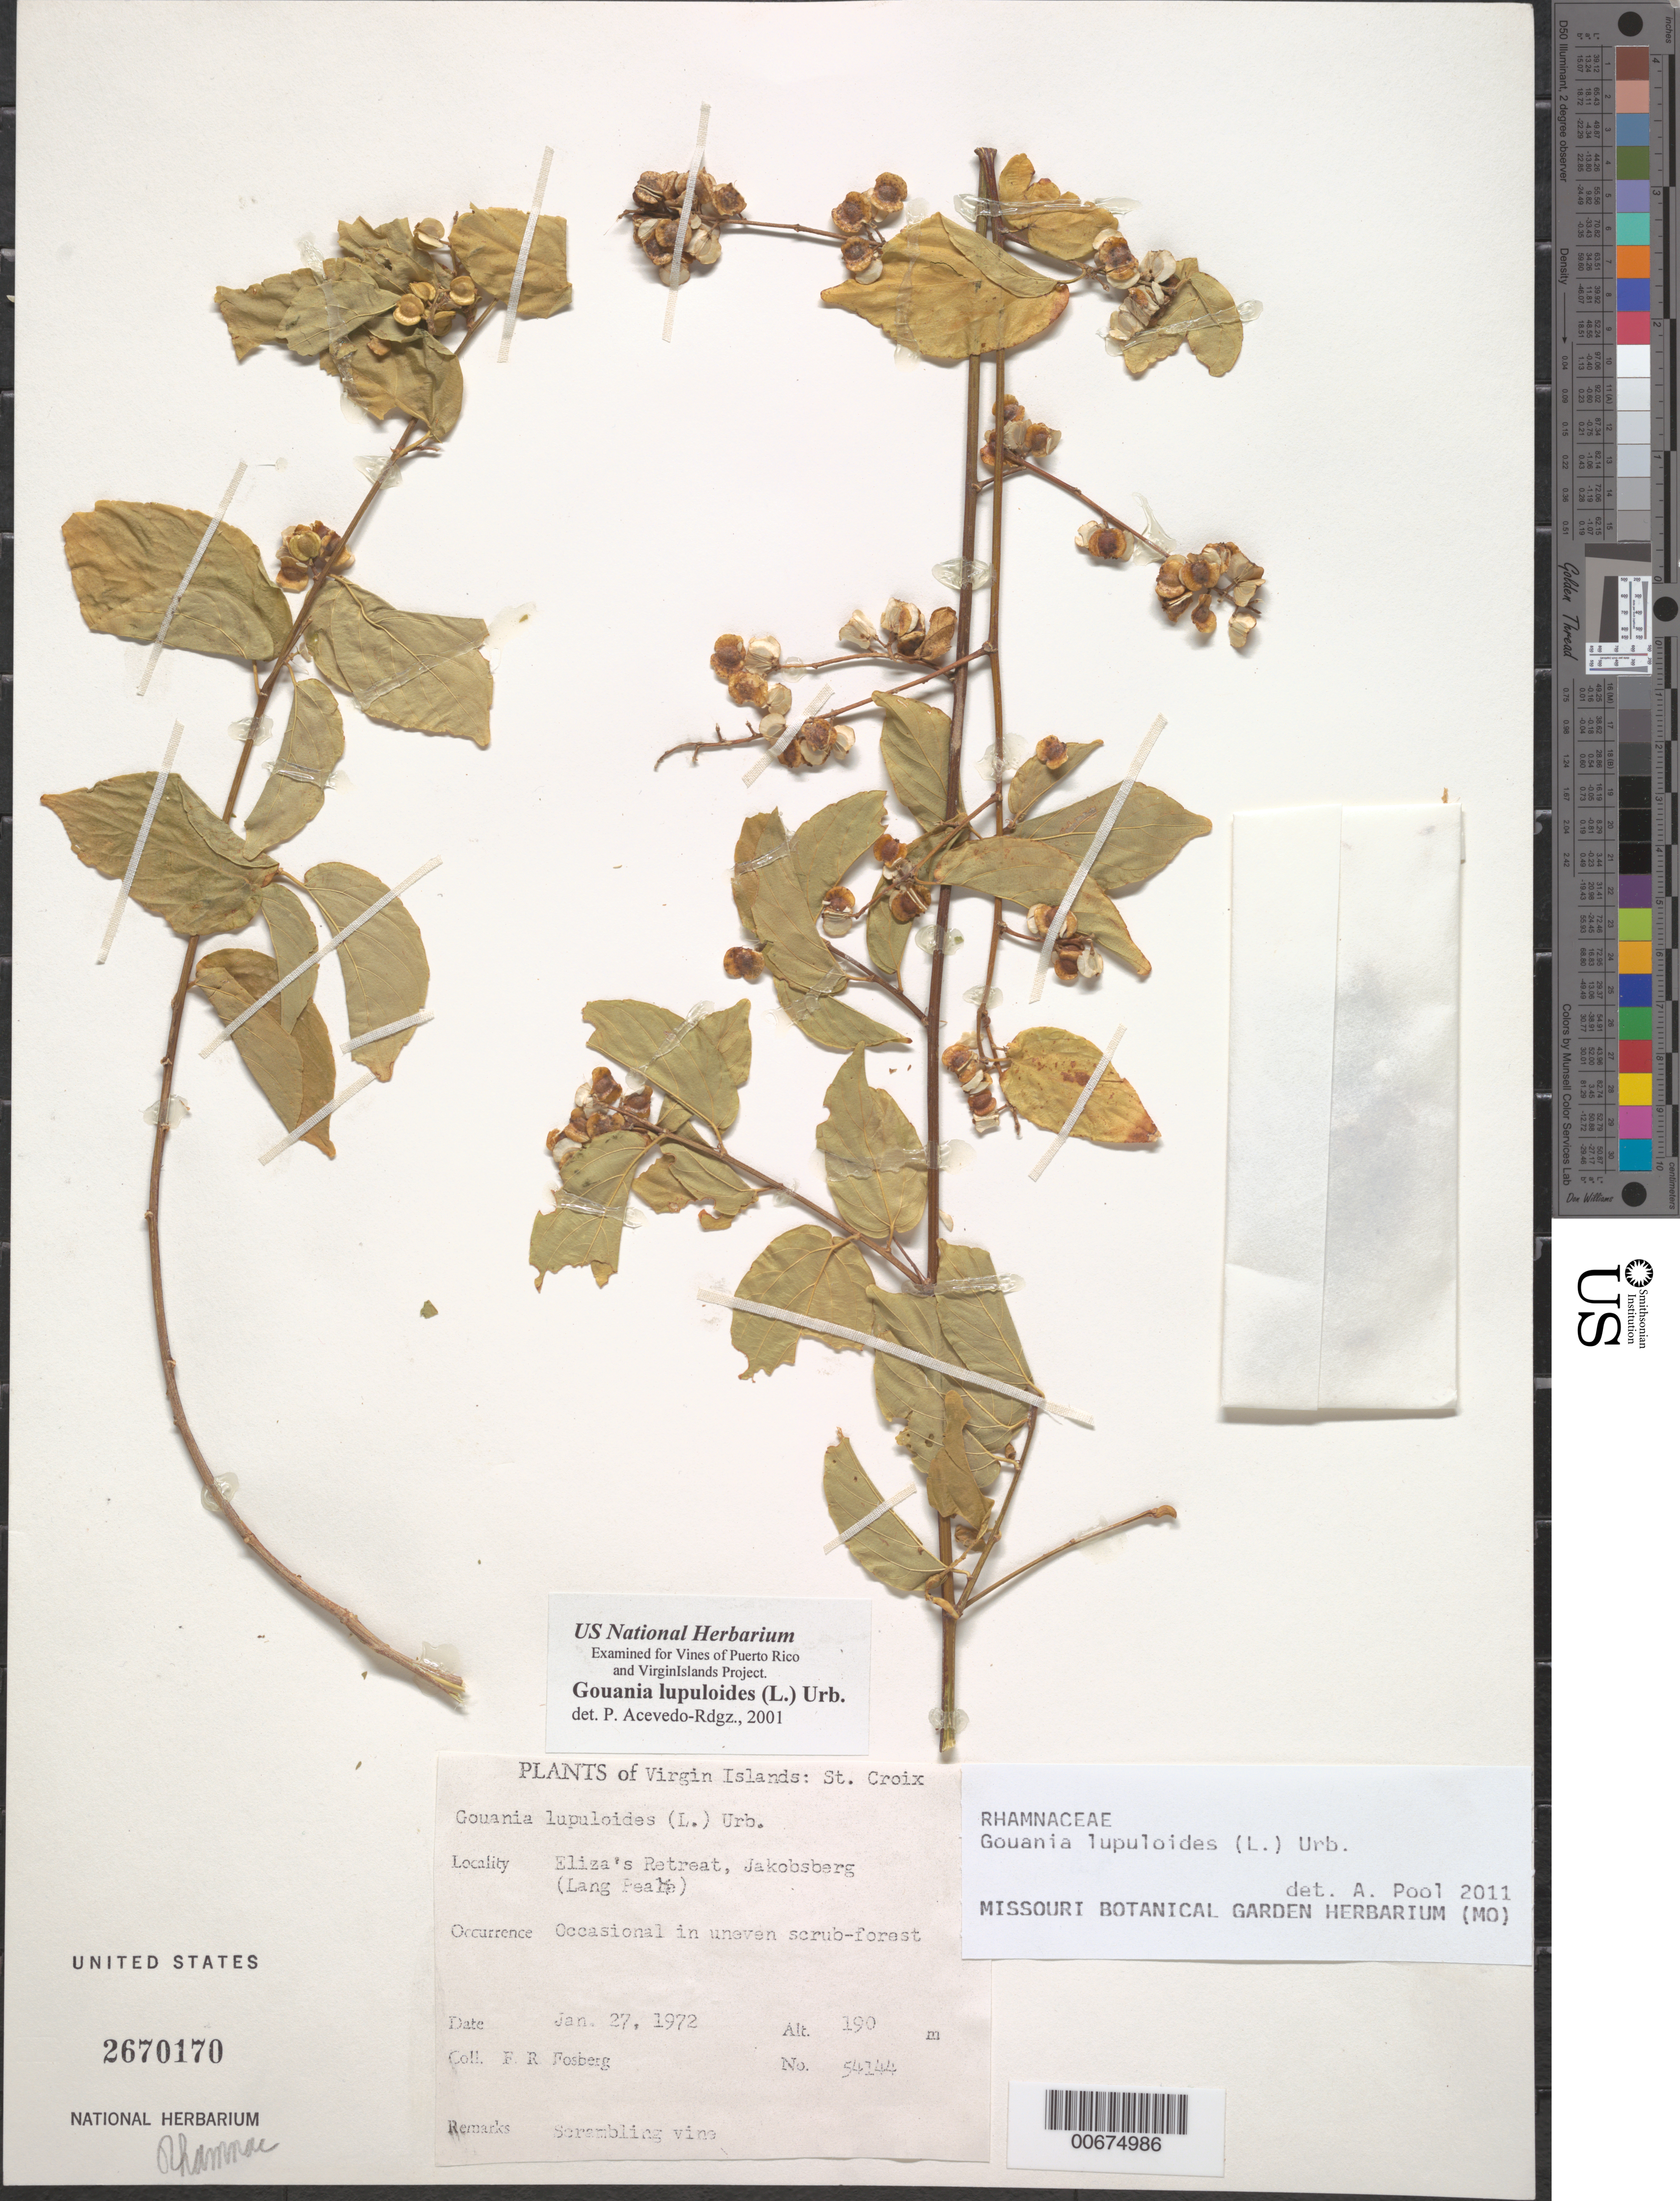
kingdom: Plantae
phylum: Tracheophyta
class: Magnoliopsida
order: Rosales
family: Rhamnaceae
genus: Gouania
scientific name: Gouania lupuloides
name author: (L.) Urb.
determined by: Pool, A., (MO), Missouri Botanical Garden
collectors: F. R. Fosberg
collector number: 54144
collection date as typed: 27 Jan 1972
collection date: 1972-01-27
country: U.S. Virgin Islands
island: St. Croix I.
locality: Eliza's Retreat, Jakobsberg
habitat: Occasional in uneven scrub forest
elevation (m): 190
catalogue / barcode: US 2670170